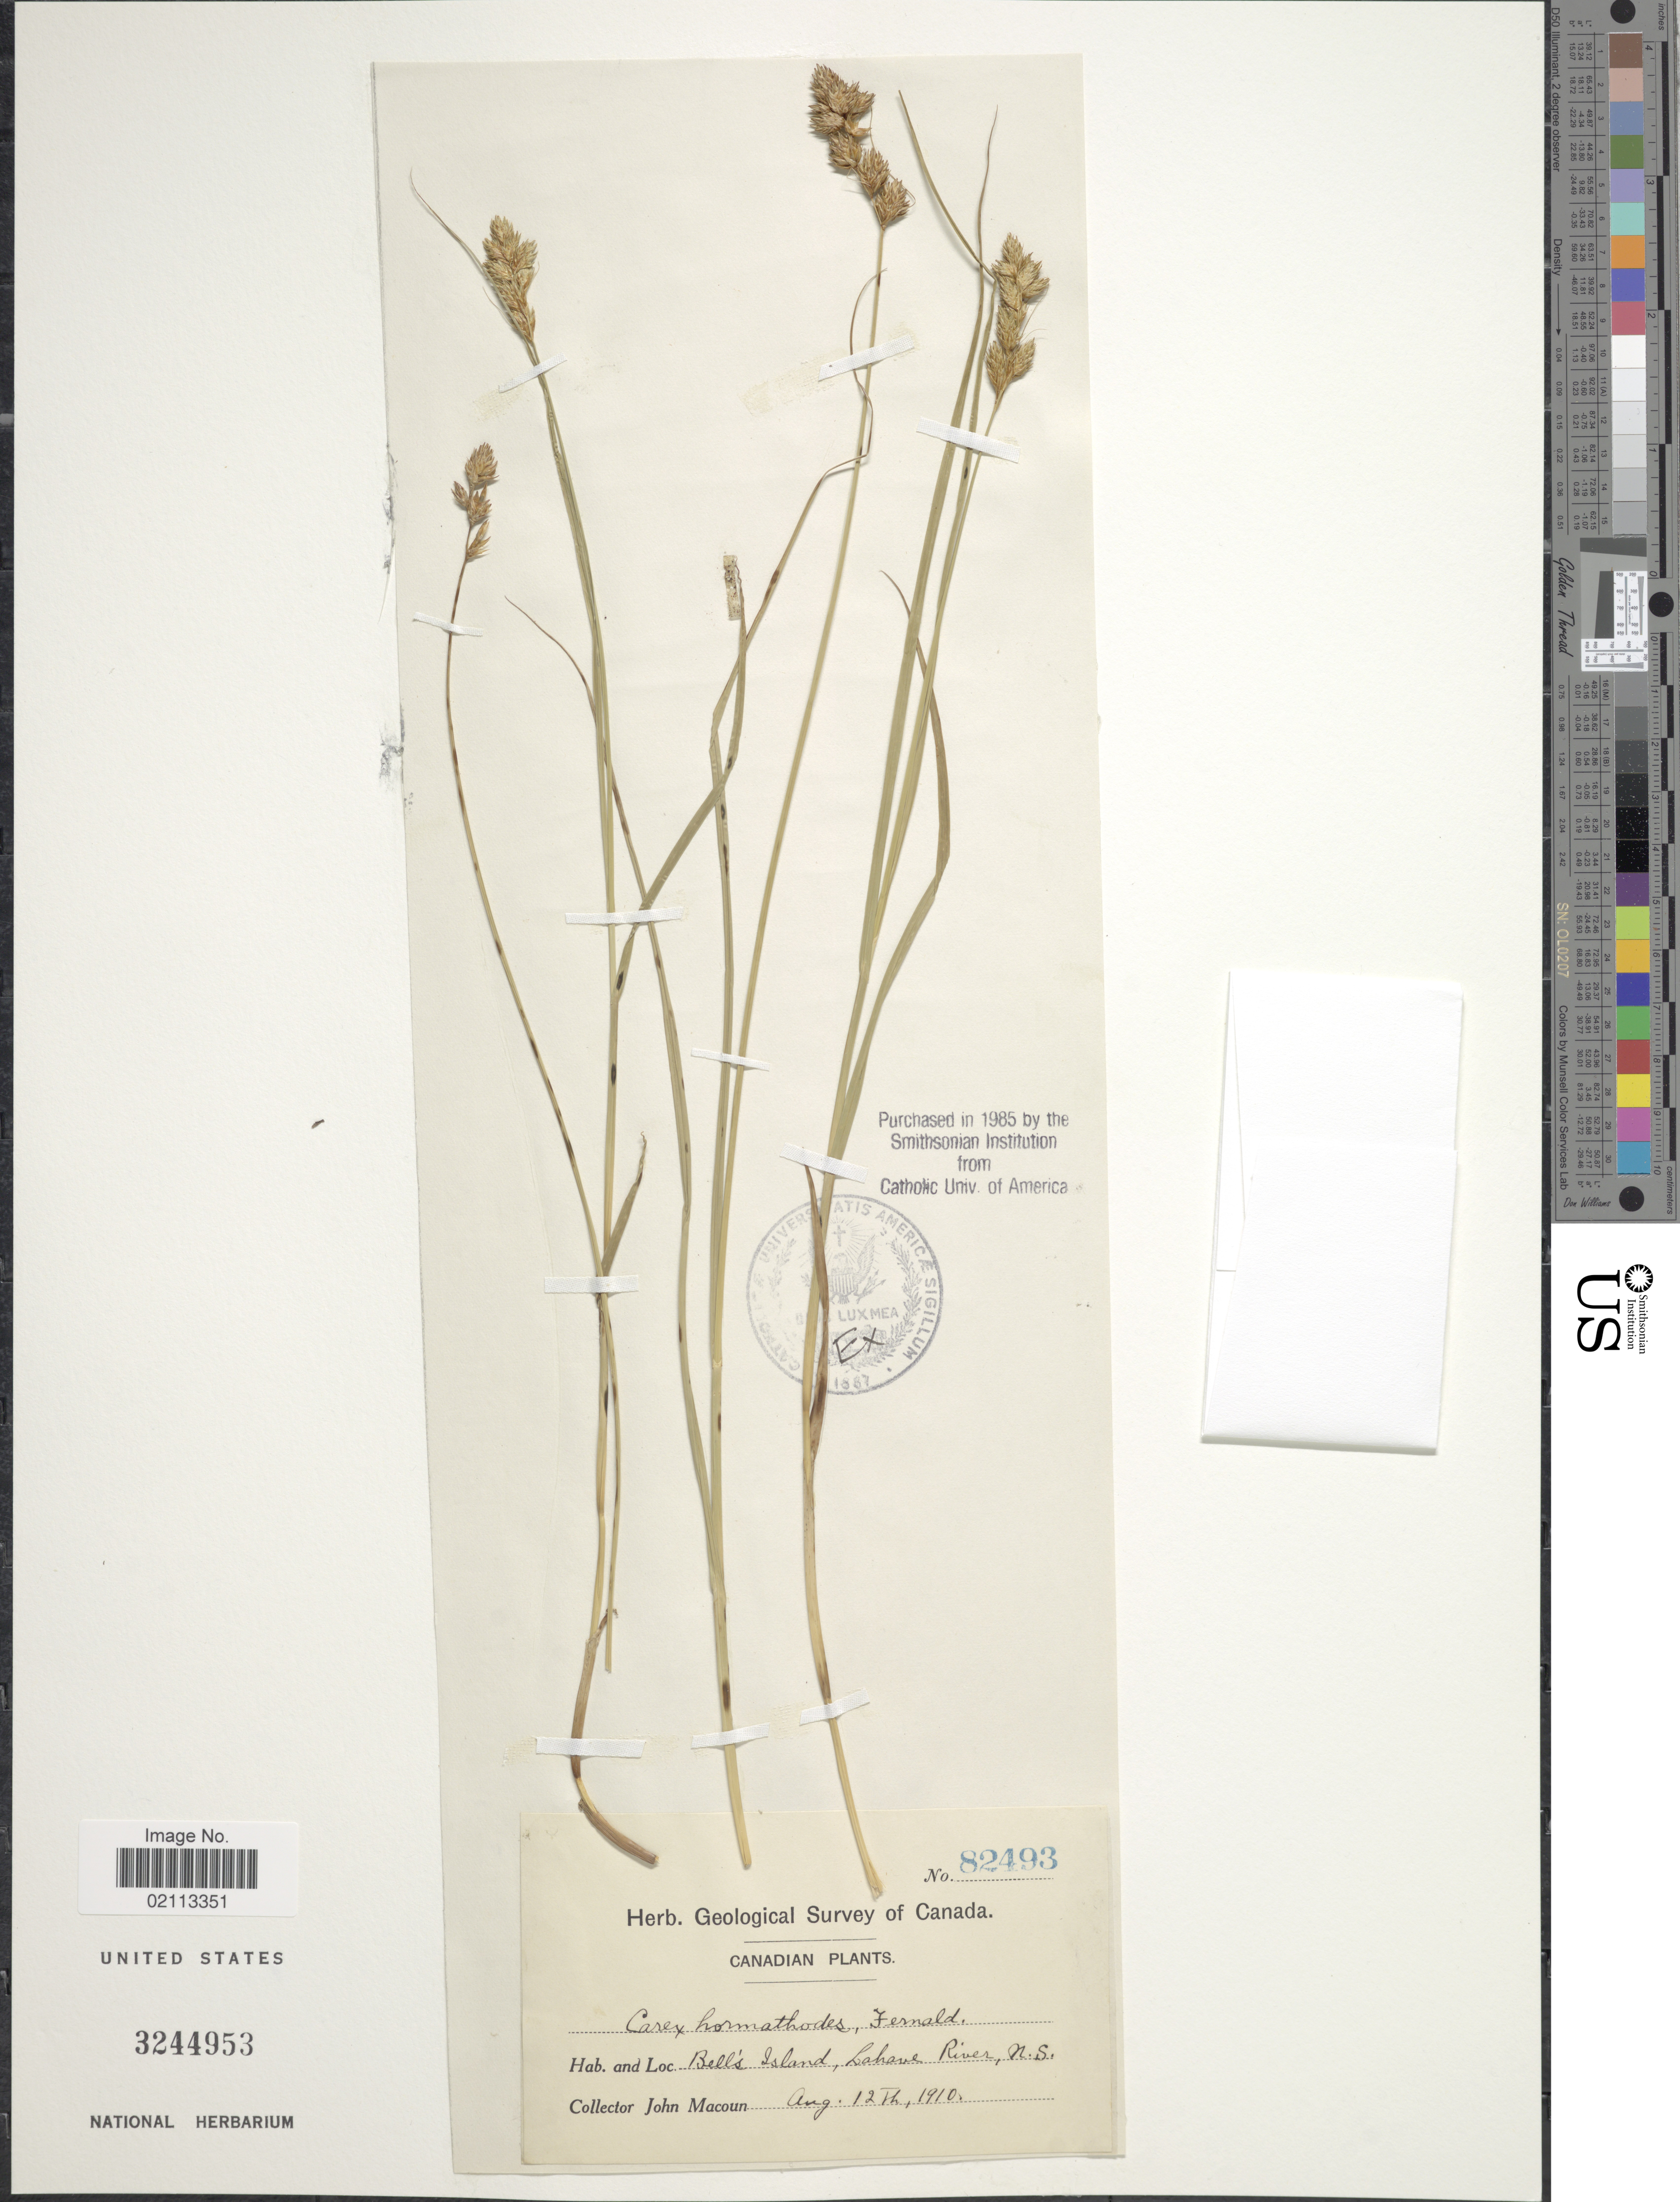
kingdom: Plantae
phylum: Tracheophyta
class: Liliopsida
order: Poales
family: Cyperaceae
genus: Carex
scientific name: Carex hormathodes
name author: Fernald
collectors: J. Macoun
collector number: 82493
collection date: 1910-08-12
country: Canada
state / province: Nova Scotia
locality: Bell's Island, Lahave River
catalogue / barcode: US 3244953